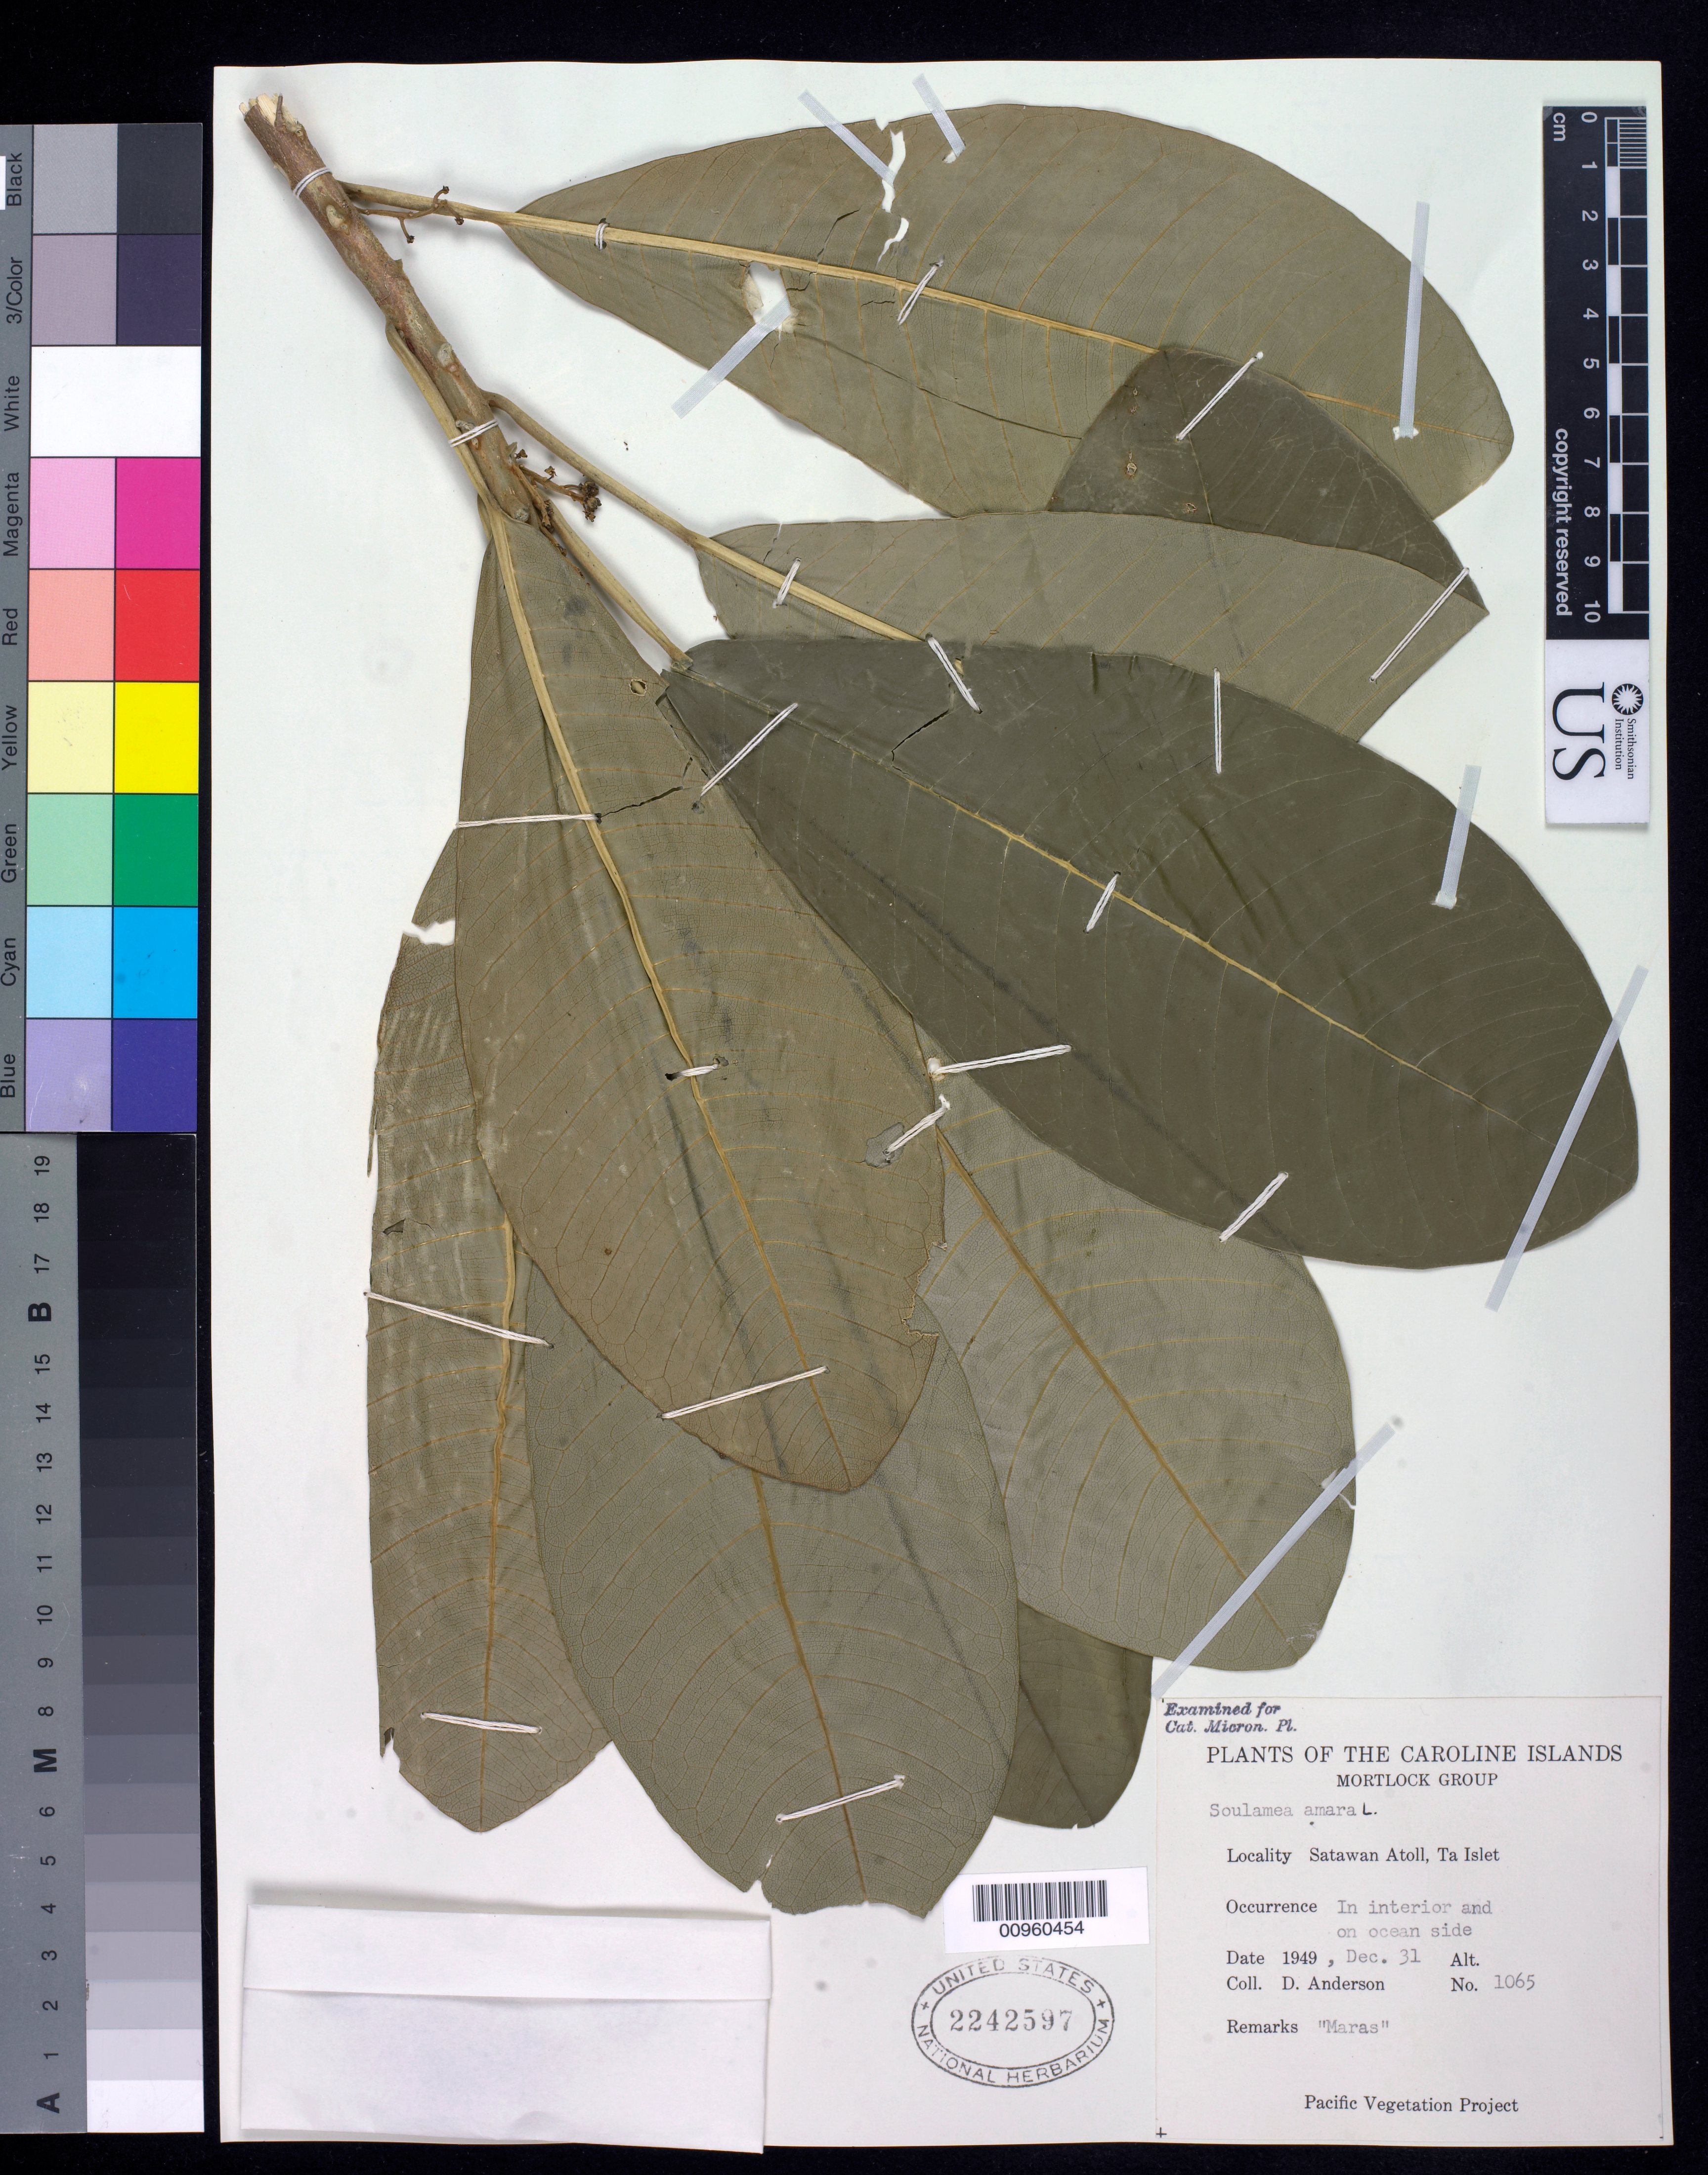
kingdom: Plantae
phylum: Tracheophyta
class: Magnoliopsida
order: Sapindales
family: Simaroubaceae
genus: Soulamea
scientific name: Soulamea amara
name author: Lam.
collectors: D. Anderson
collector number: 1065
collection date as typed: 31 Dec 1949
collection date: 1949-12-31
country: Micronesia, Federated States of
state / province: Truk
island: Satawan Atoll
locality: Caroline Islands, Ta Islet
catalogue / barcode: US 2242597